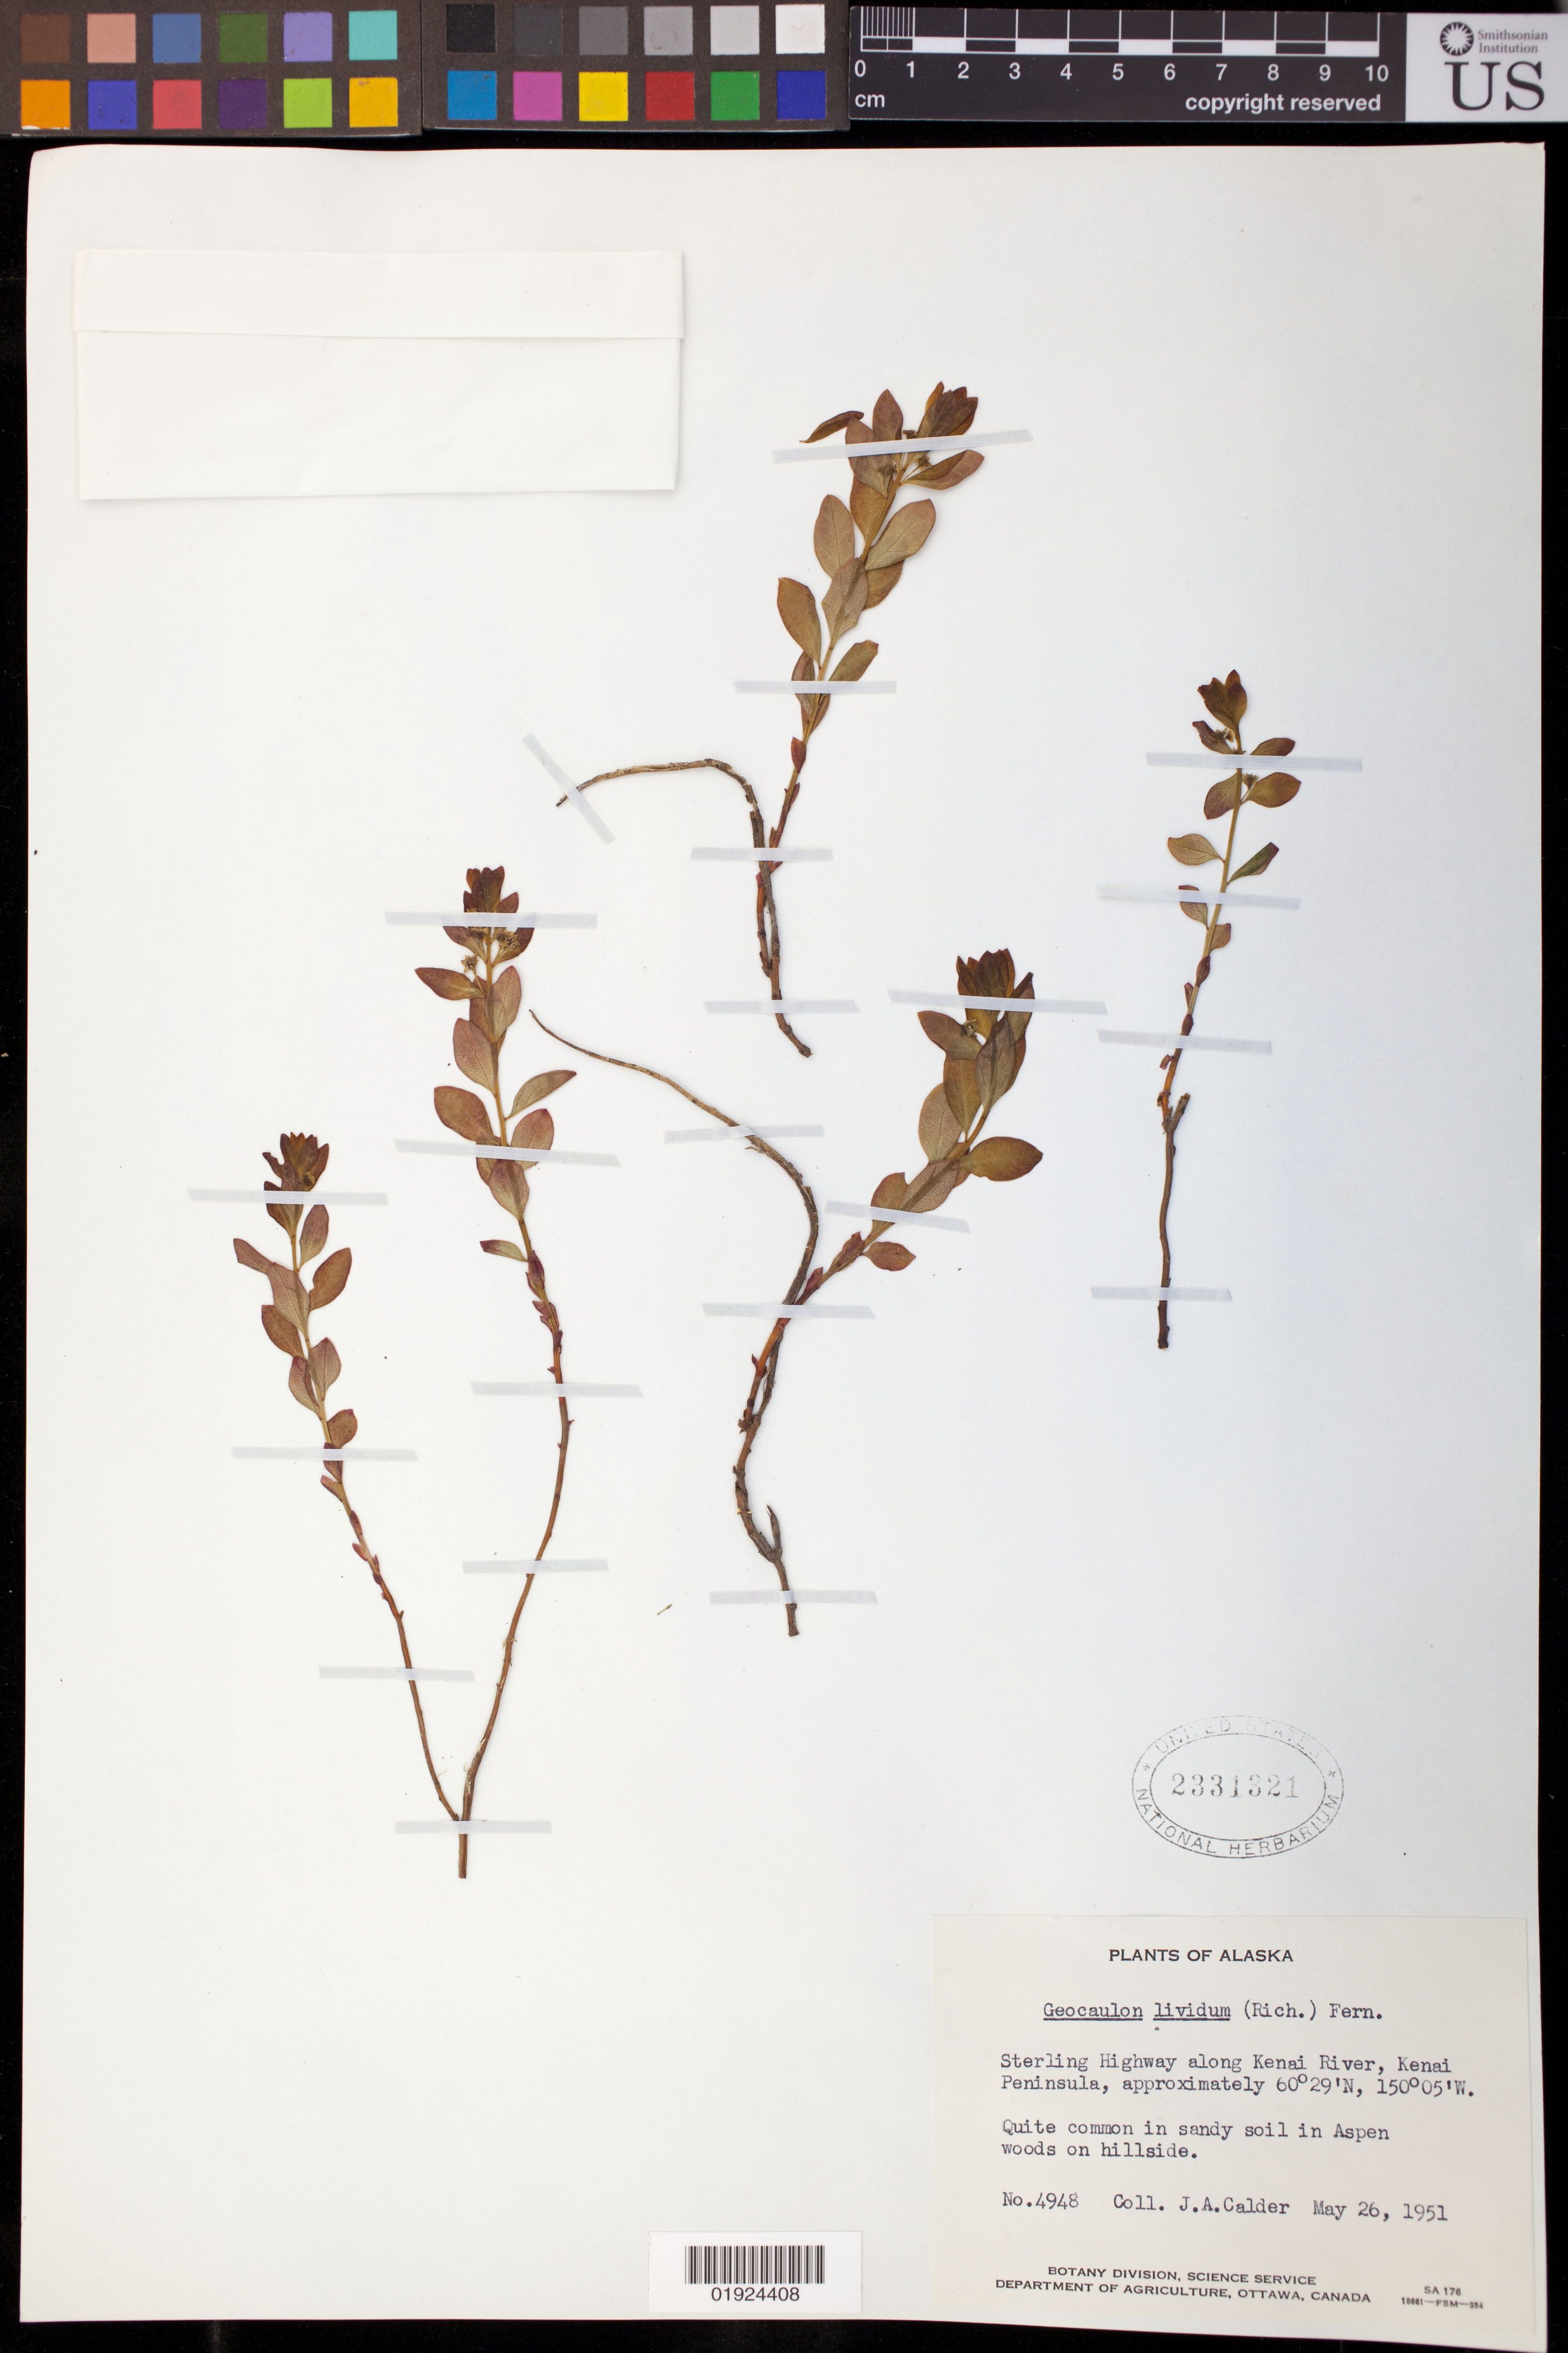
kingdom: Plantae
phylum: Tracheophyta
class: Magnoliopsida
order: Santalales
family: Comandraceae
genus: Comandra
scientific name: Comandra livida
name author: Richardson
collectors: J. A. Calder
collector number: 4948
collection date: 1951-05-26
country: United States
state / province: Alaska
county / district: Kenai Peninsula Borough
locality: Sterling Highway along Kenai River, Kenai Peninsula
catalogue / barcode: US 2331321